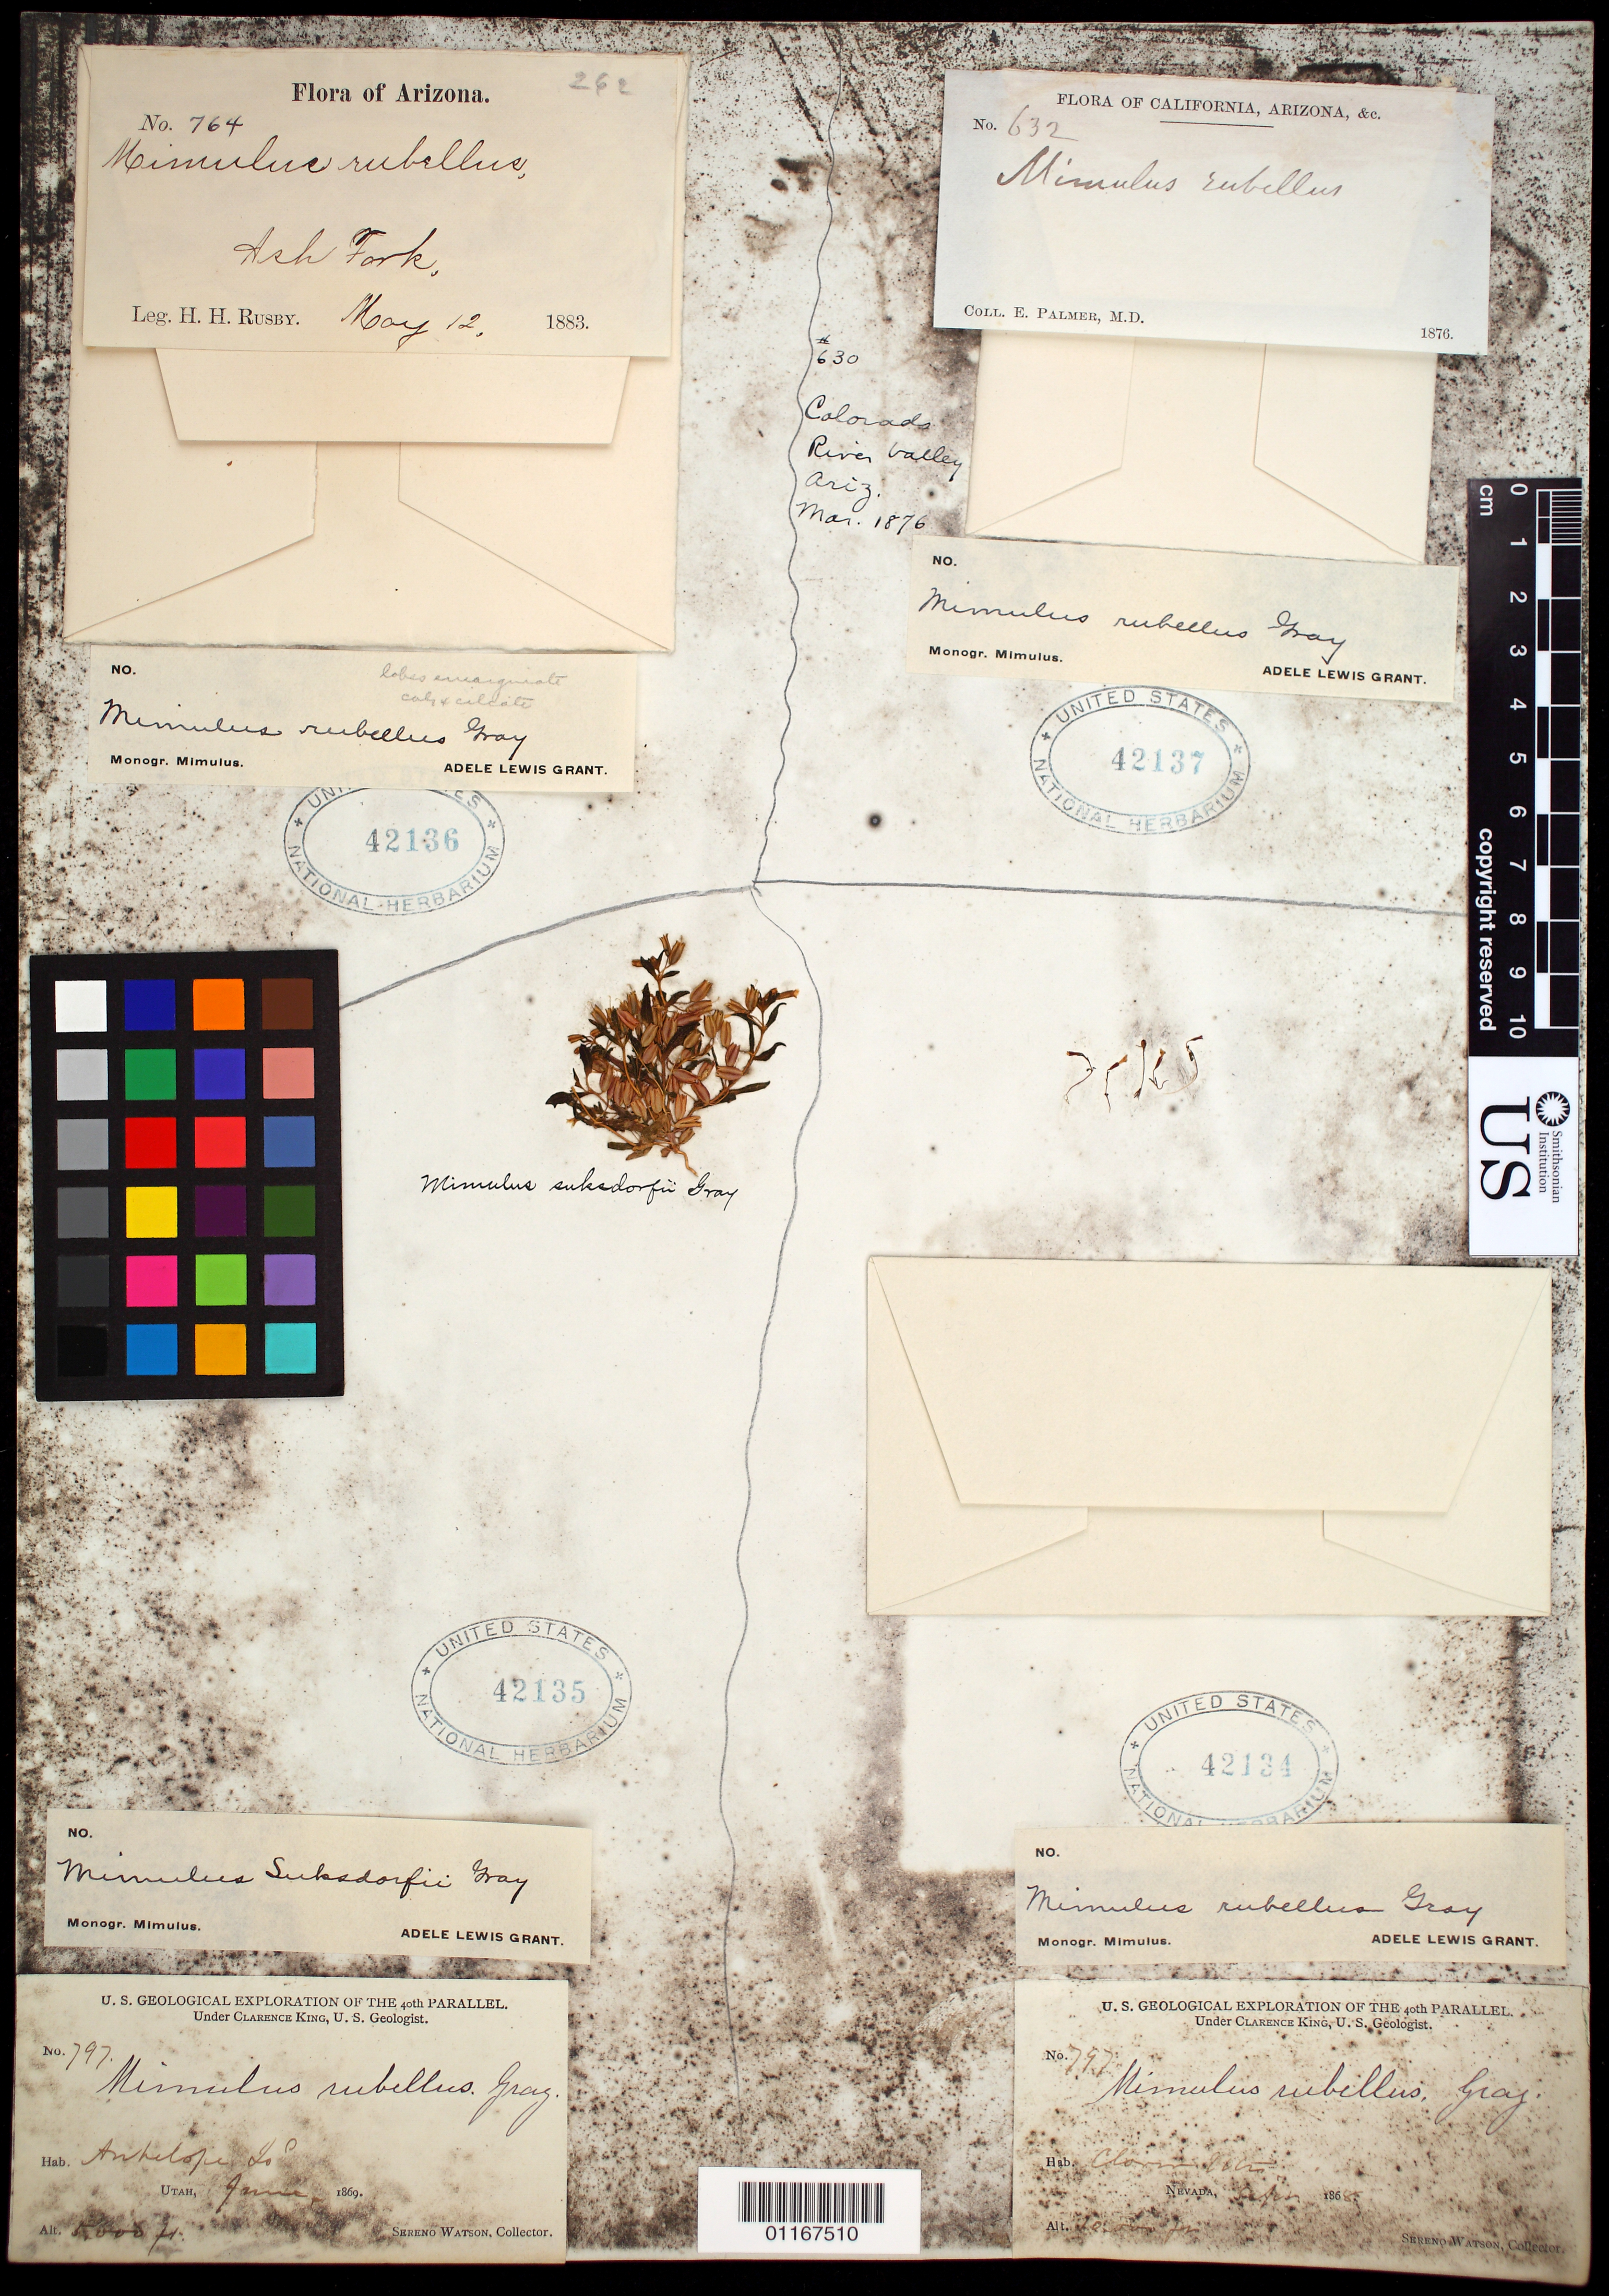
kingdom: Plantae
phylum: Tracheophyta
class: Magnoliopsida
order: Lamiales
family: Phrymaceae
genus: Mimulus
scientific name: Mimulus rubellus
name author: A. Gray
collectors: E. Palmer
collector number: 632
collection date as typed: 1876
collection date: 1876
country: United States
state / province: Arizona / California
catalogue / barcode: US 42137-4